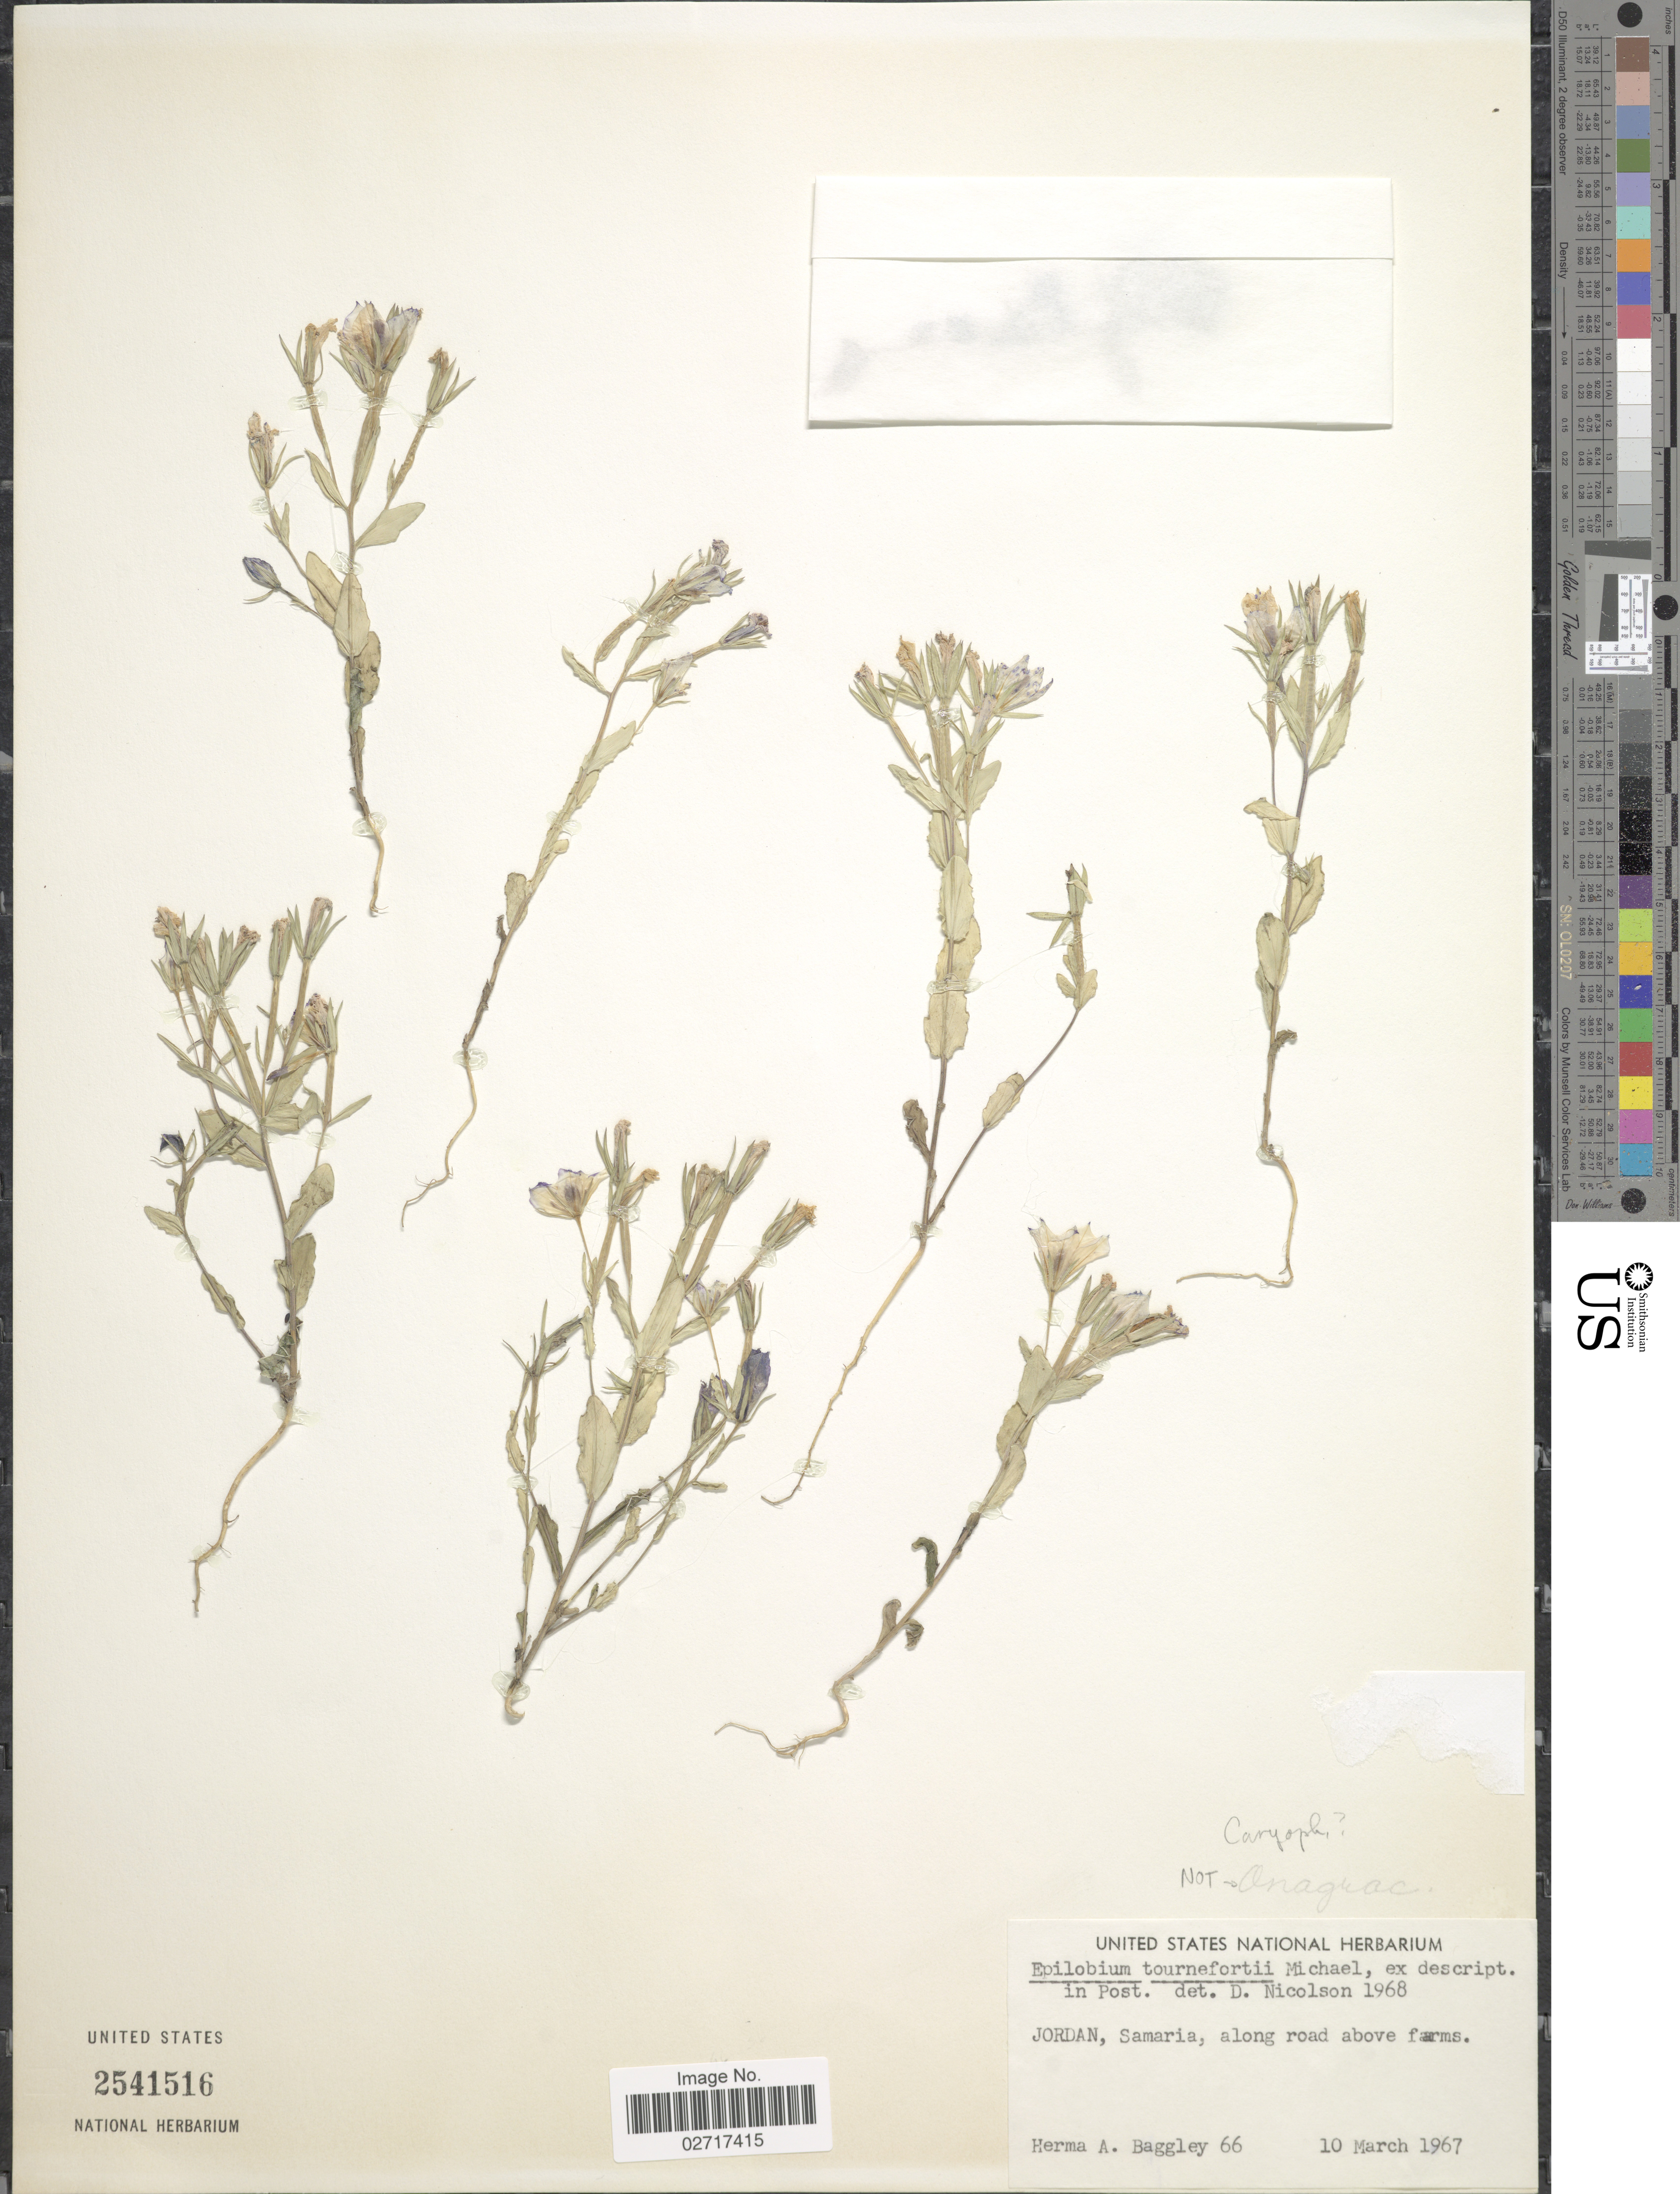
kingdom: Plantae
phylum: Tracheophyta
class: Magnoliopsida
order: Asterales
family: Campanulaceae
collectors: H. Baggley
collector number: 66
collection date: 1967-03-10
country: Jordan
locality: Samaria, along road above farms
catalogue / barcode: US 2541516